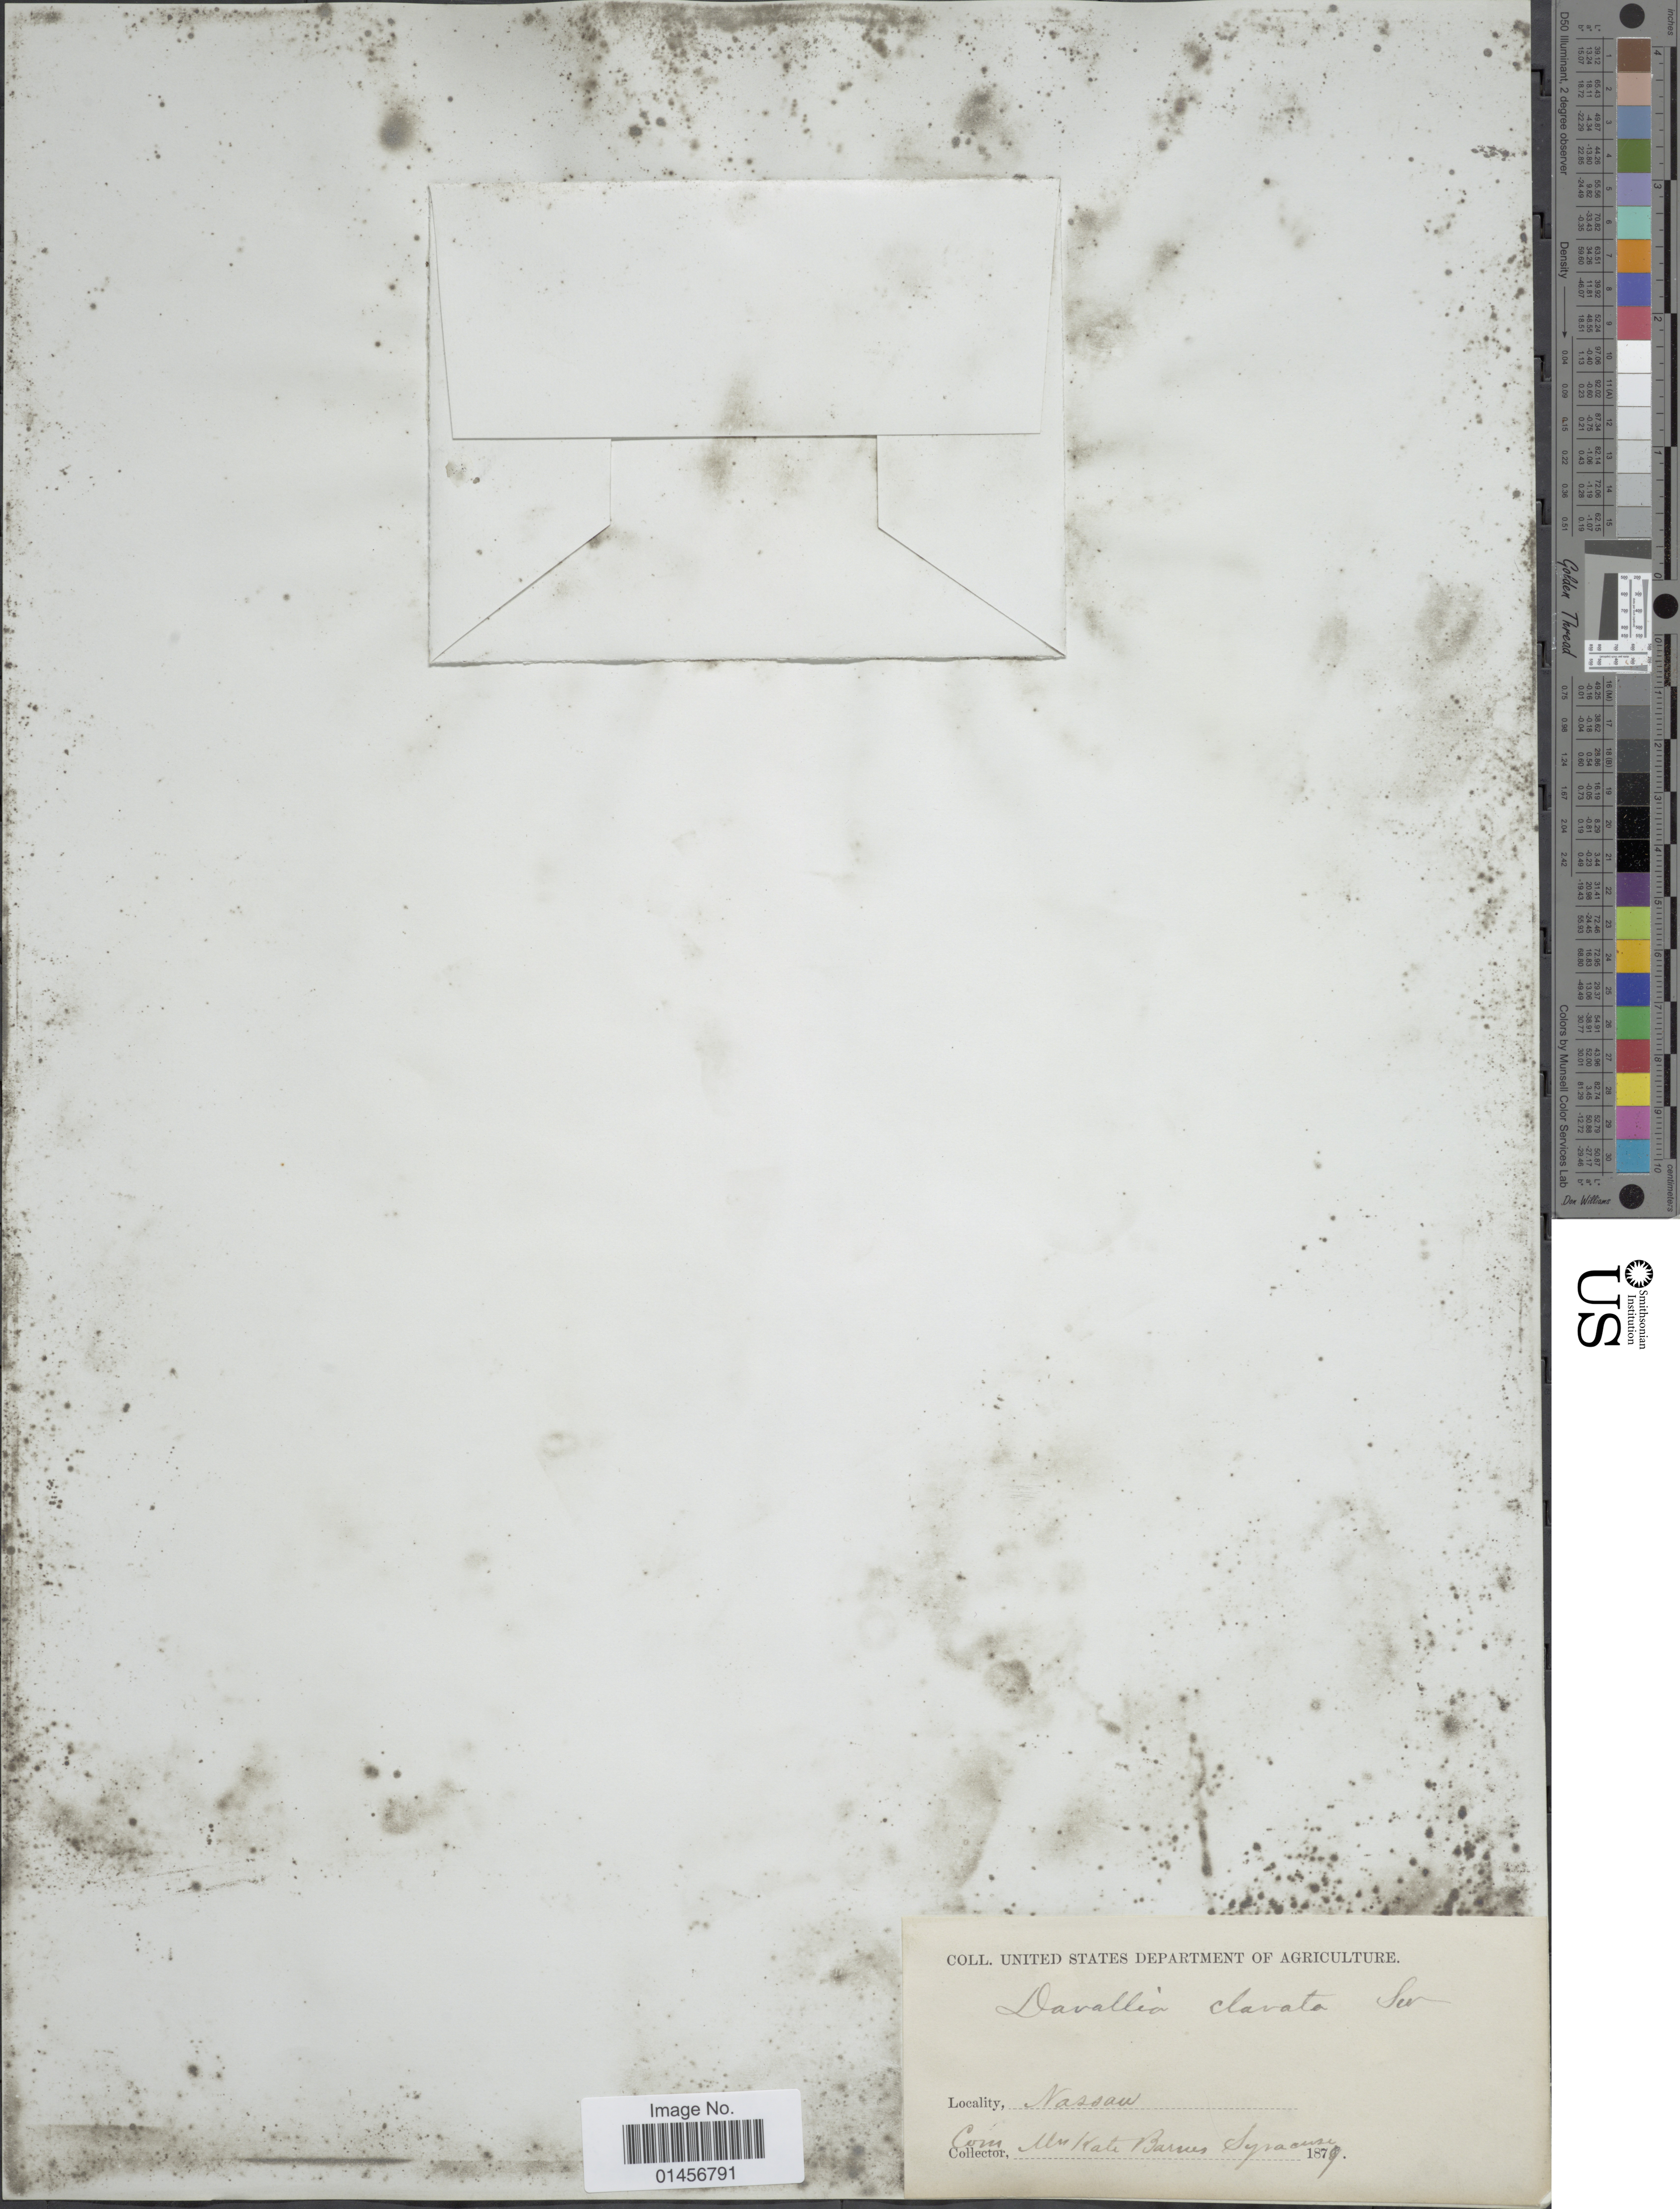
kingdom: Plantae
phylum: Tracheophyta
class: Polypodiopsida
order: Polypodiales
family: Lindsaeaceae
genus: Sphenomeris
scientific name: Sphenomeris clavata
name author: (L.) Maxon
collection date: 1879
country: Bahamas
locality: Department of Agriculture, Nassau. [unsure placement]